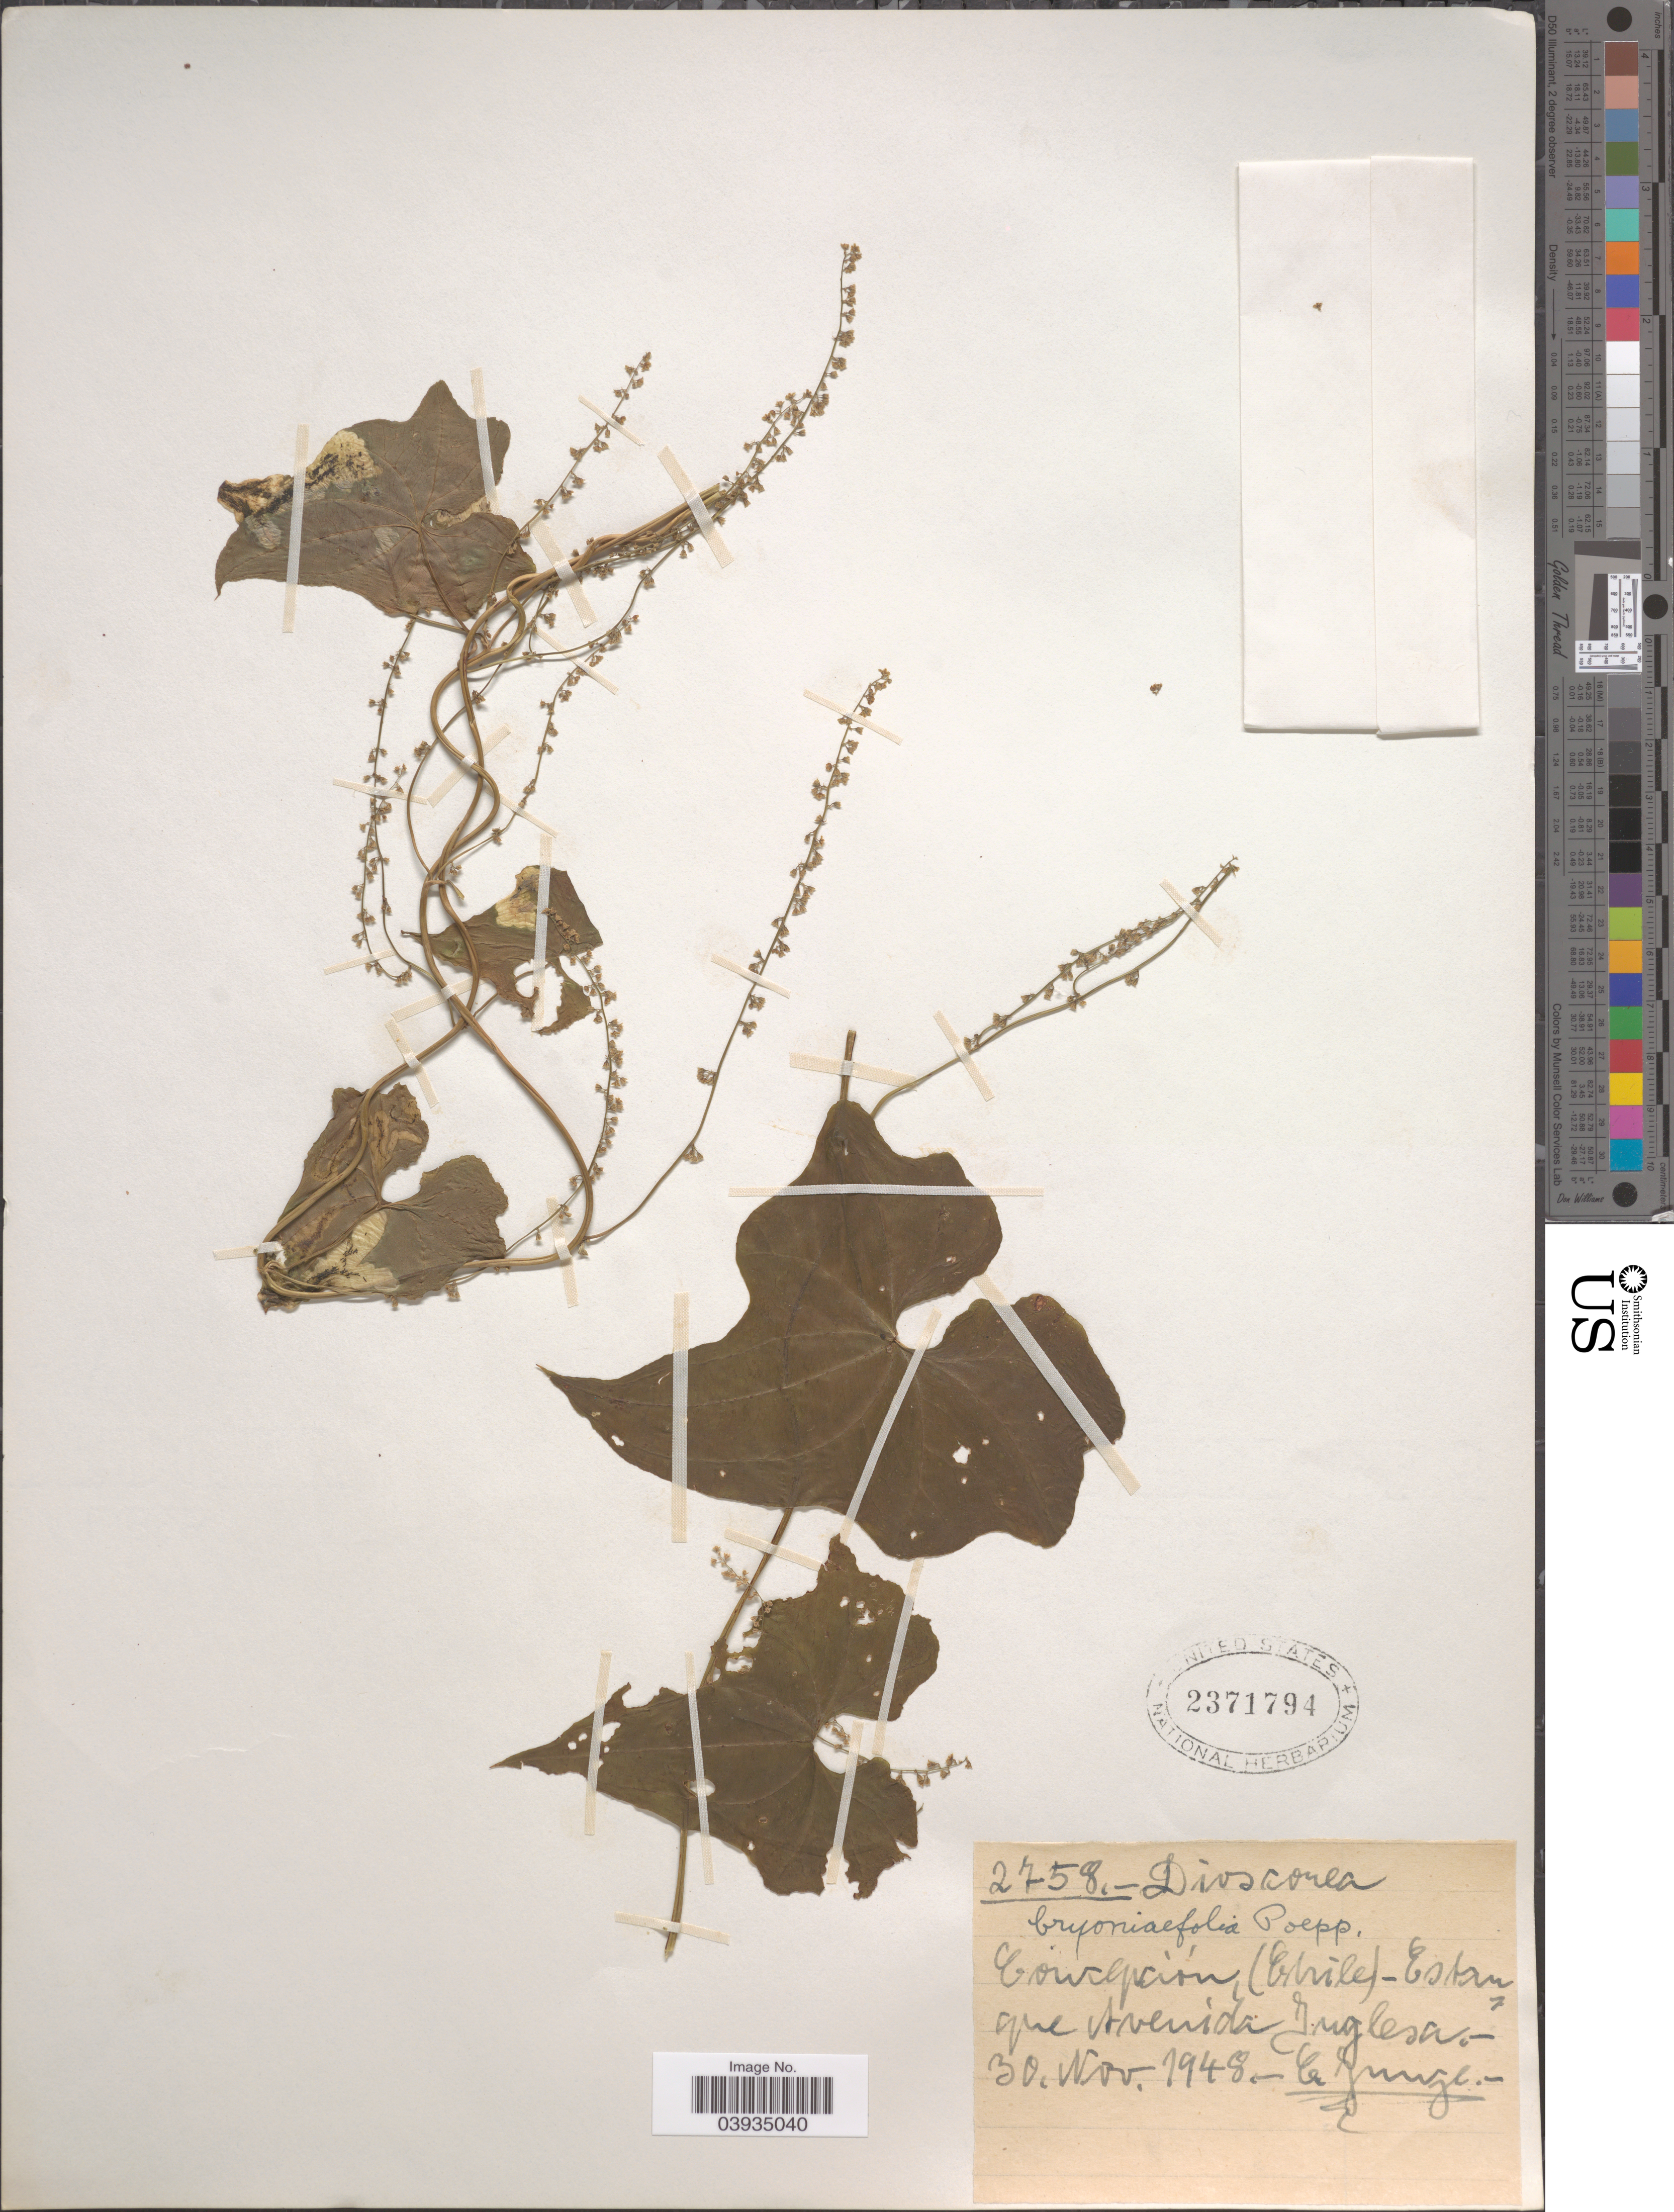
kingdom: Plantae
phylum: Tracheophyta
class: Liliopsida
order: Dioscoreales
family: Dioscoreaceae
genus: Dioscorea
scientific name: Dioscorea bryoniifolia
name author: Poepp.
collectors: C. Junge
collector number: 2758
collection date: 1948-11-30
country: Chile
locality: Concepcion. Estan que Avenida Juglesa.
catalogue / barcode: US 2371794